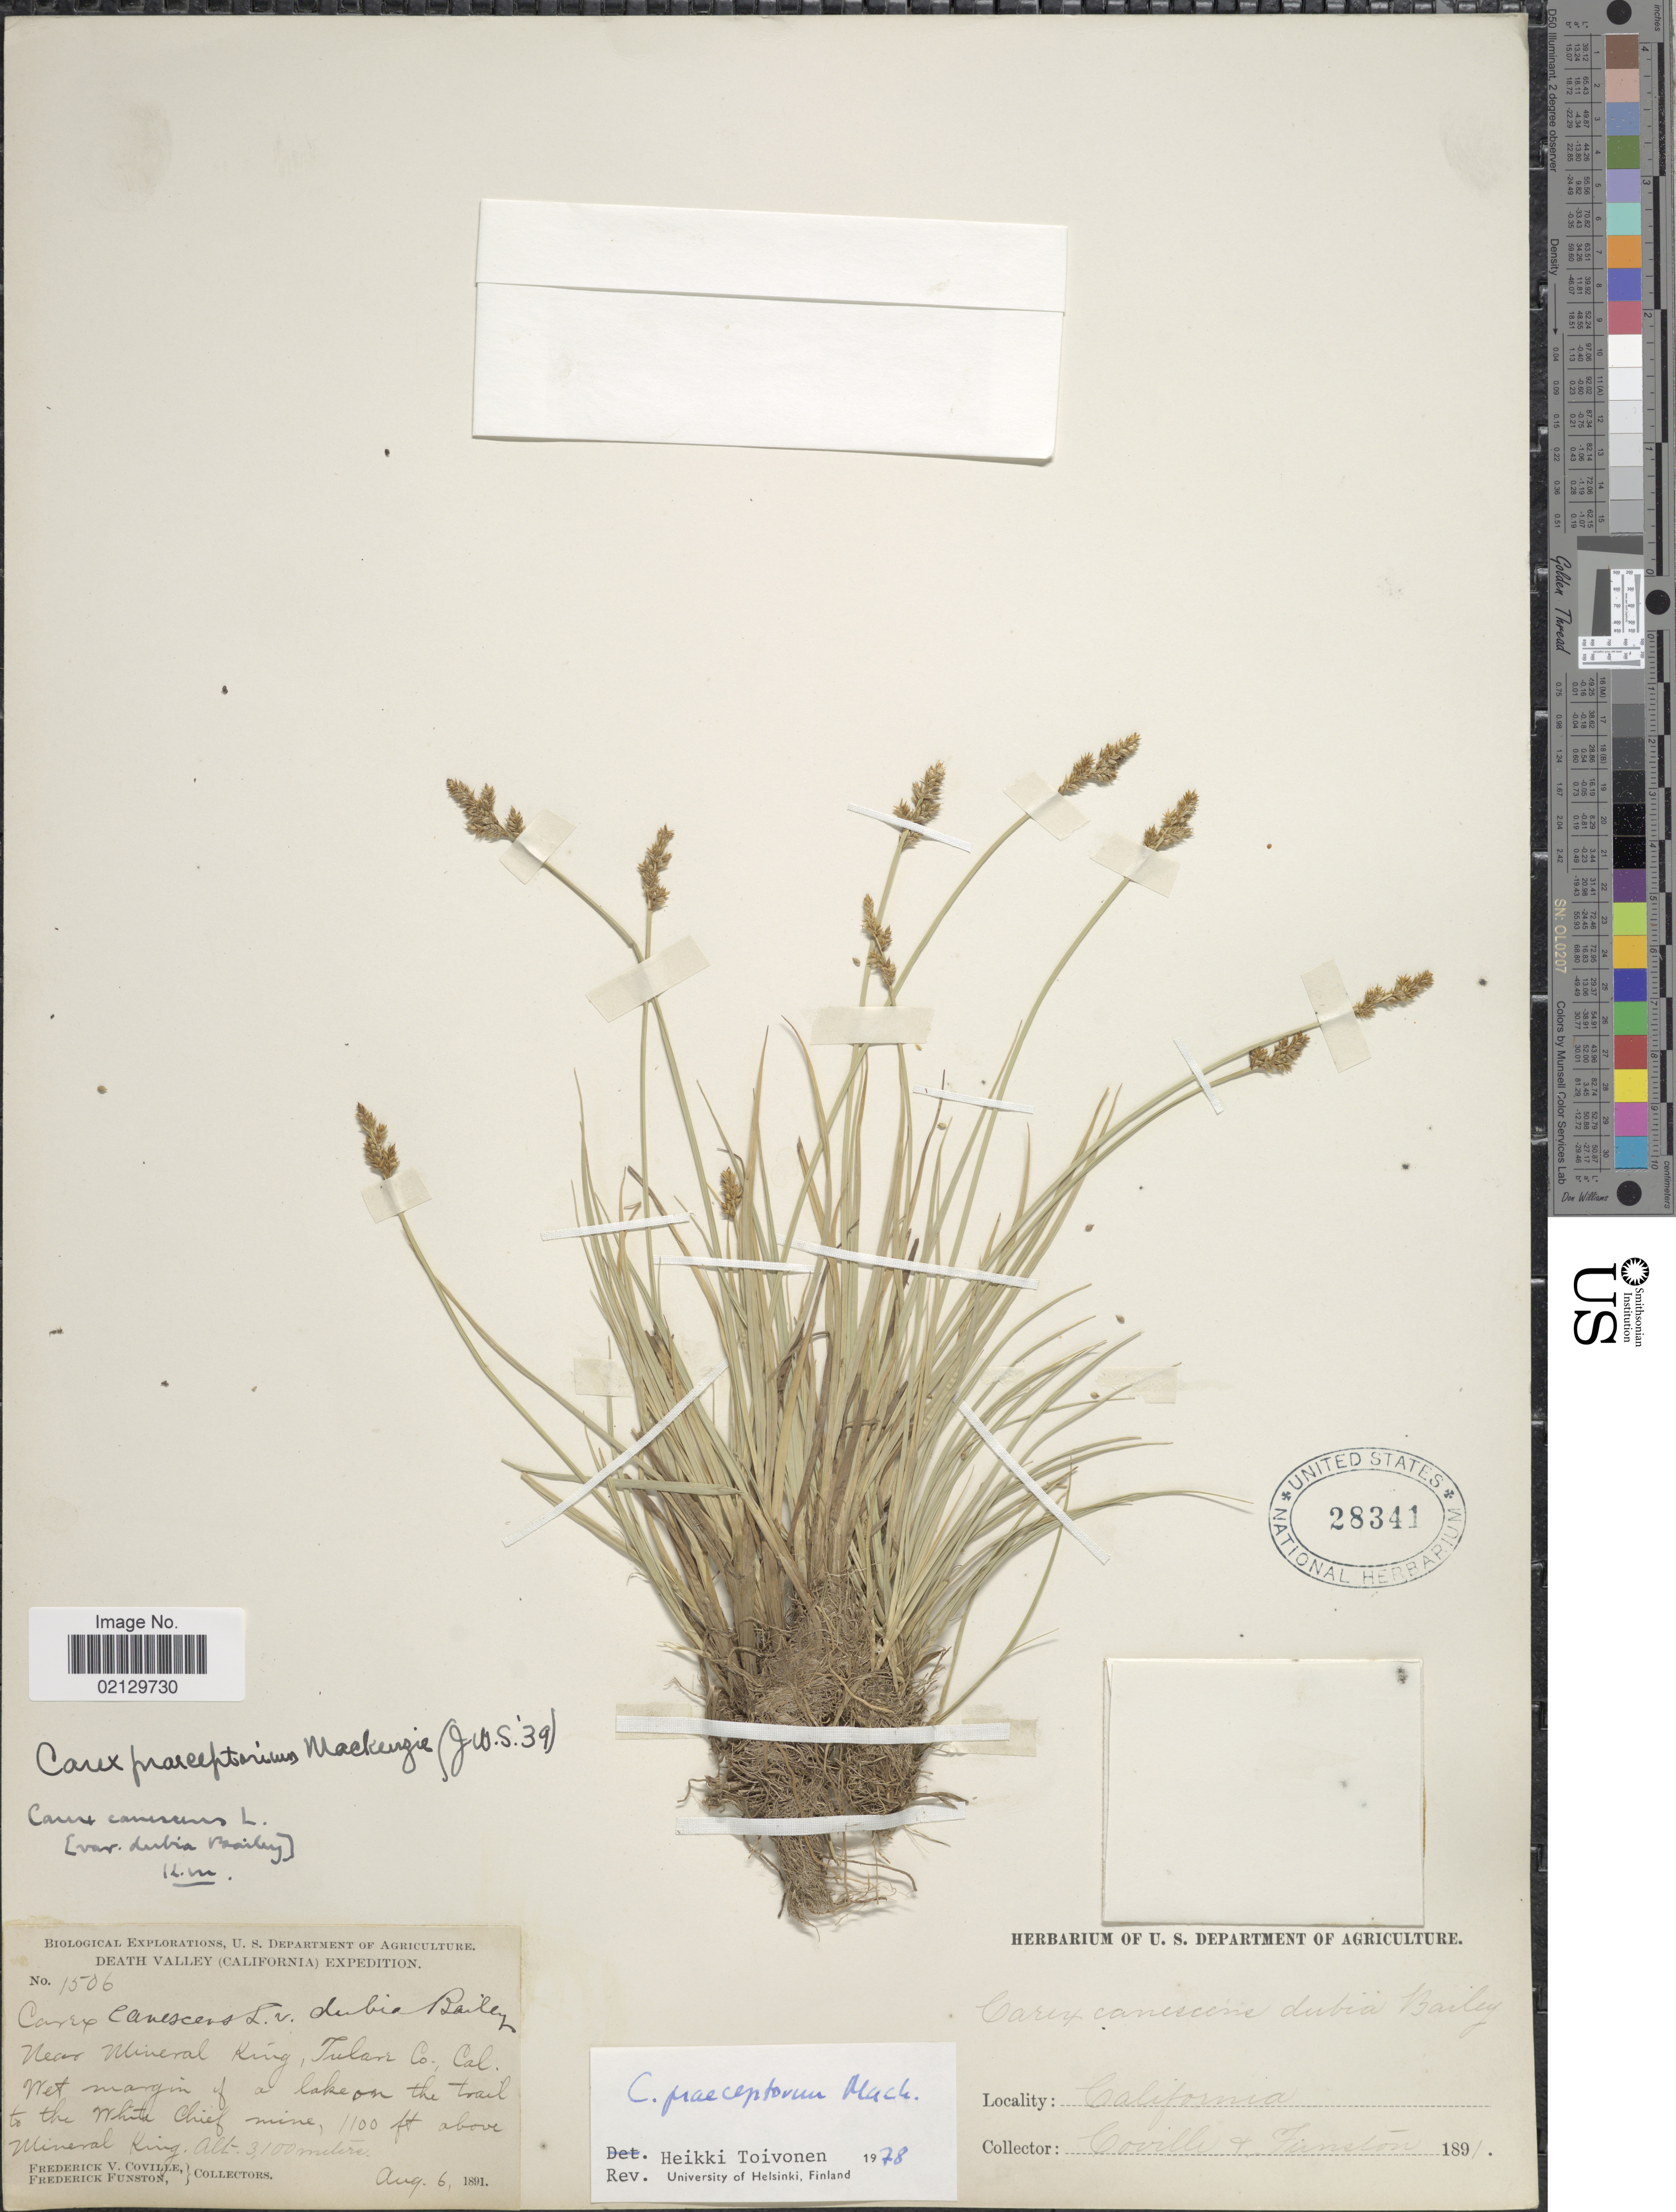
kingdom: Plantae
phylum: Tracheophyta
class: Liliopsida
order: Poales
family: Cyperaceae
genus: Carex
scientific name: Carex praeceptorum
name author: Mack.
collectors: F. V. Coville & F. Funston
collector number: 1506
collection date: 1891-08-06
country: United States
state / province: California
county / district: Tulare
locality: Death Valley (California). Near Mineral King, Tular Co., Cal. Wet margin of a lake on the trail to the White Chief Mine.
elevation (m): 3100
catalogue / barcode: US 28341